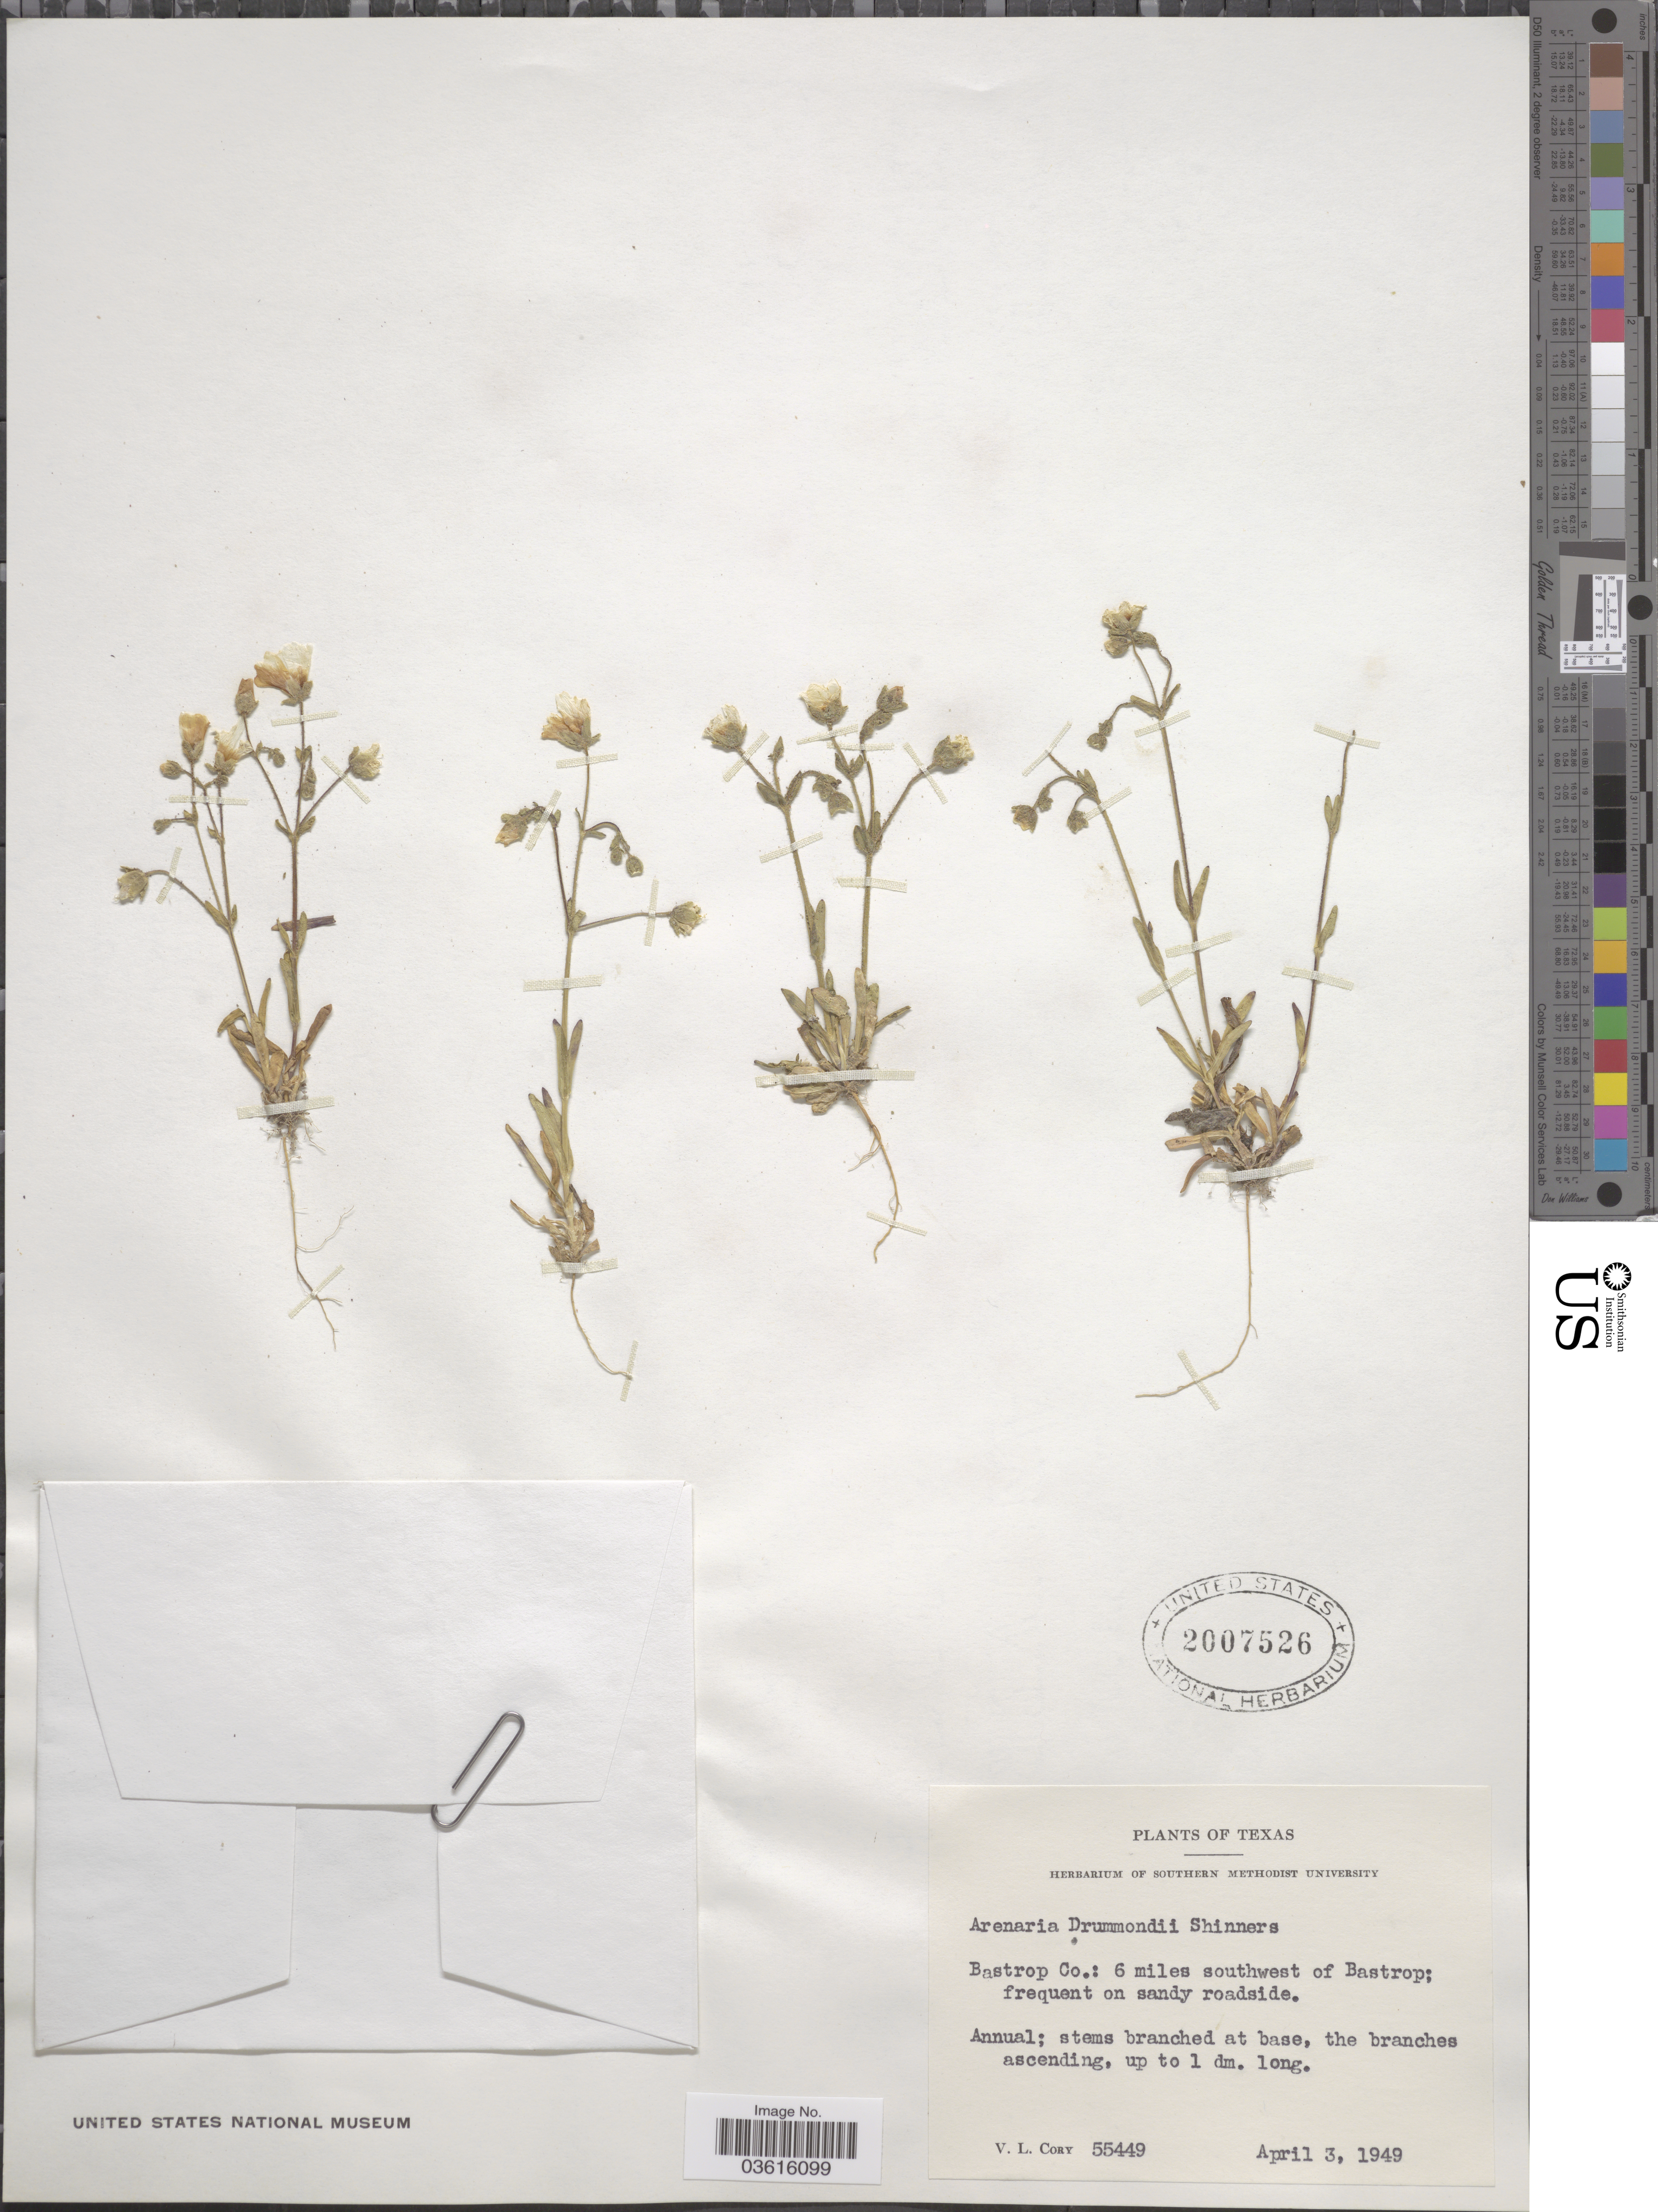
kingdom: Plantae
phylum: Tracheophyta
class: Magnoliopsida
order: Caryophyllales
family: Caryophyllaceae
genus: Minuartia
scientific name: Minuartia drummondii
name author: (Shinners) McNeill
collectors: V. Cory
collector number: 55449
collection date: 1949-04-03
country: United States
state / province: Texas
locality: Bastrop Co.: 6 miles southwest of Bastrop.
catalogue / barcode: US 2007526